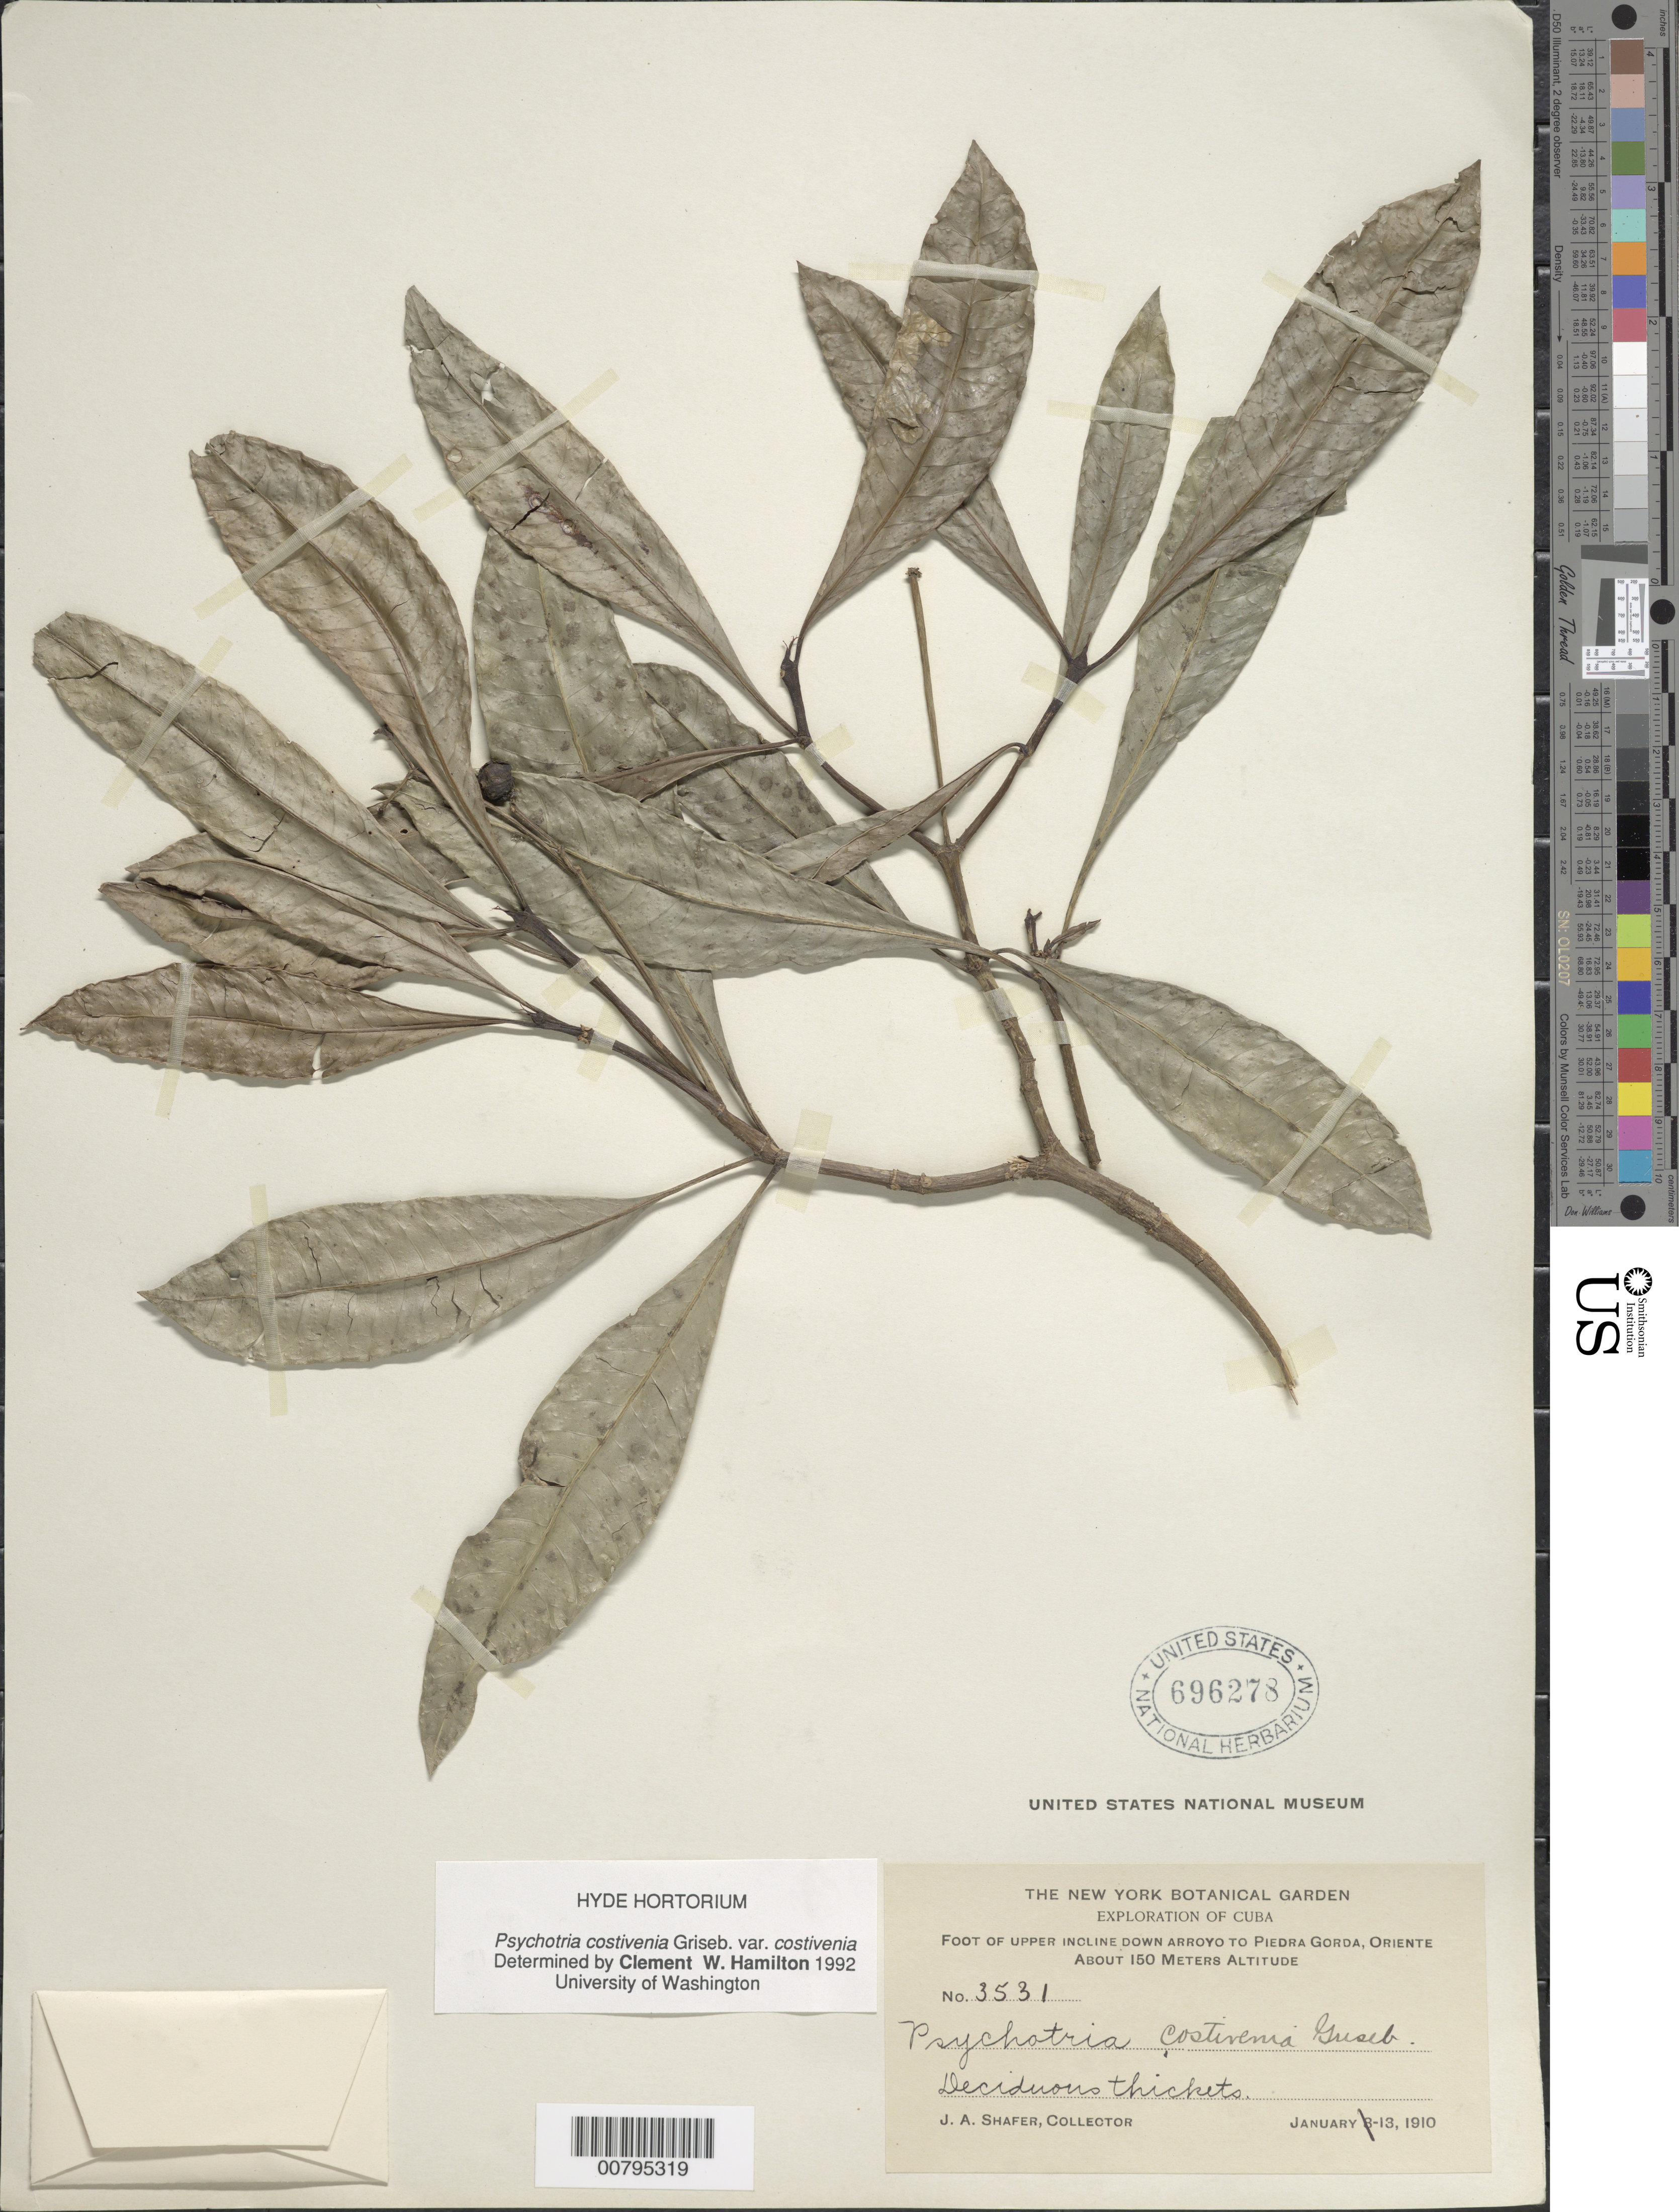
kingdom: Plantae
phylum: Tracheophyta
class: Magnoliopsida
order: Gentianales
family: Rubiaceae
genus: Psychotria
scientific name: Psychotria costivenia var. costivenia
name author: Griseb.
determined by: Hamilton, C. W.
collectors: J. A. Shafer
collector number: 3531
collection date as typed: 13 Jan 1910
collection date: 1910-01-13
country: Cuba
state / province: Oriente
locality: Foot of upper incline down arroya to Piedra Gorda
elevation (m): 150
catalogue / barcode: US 696278